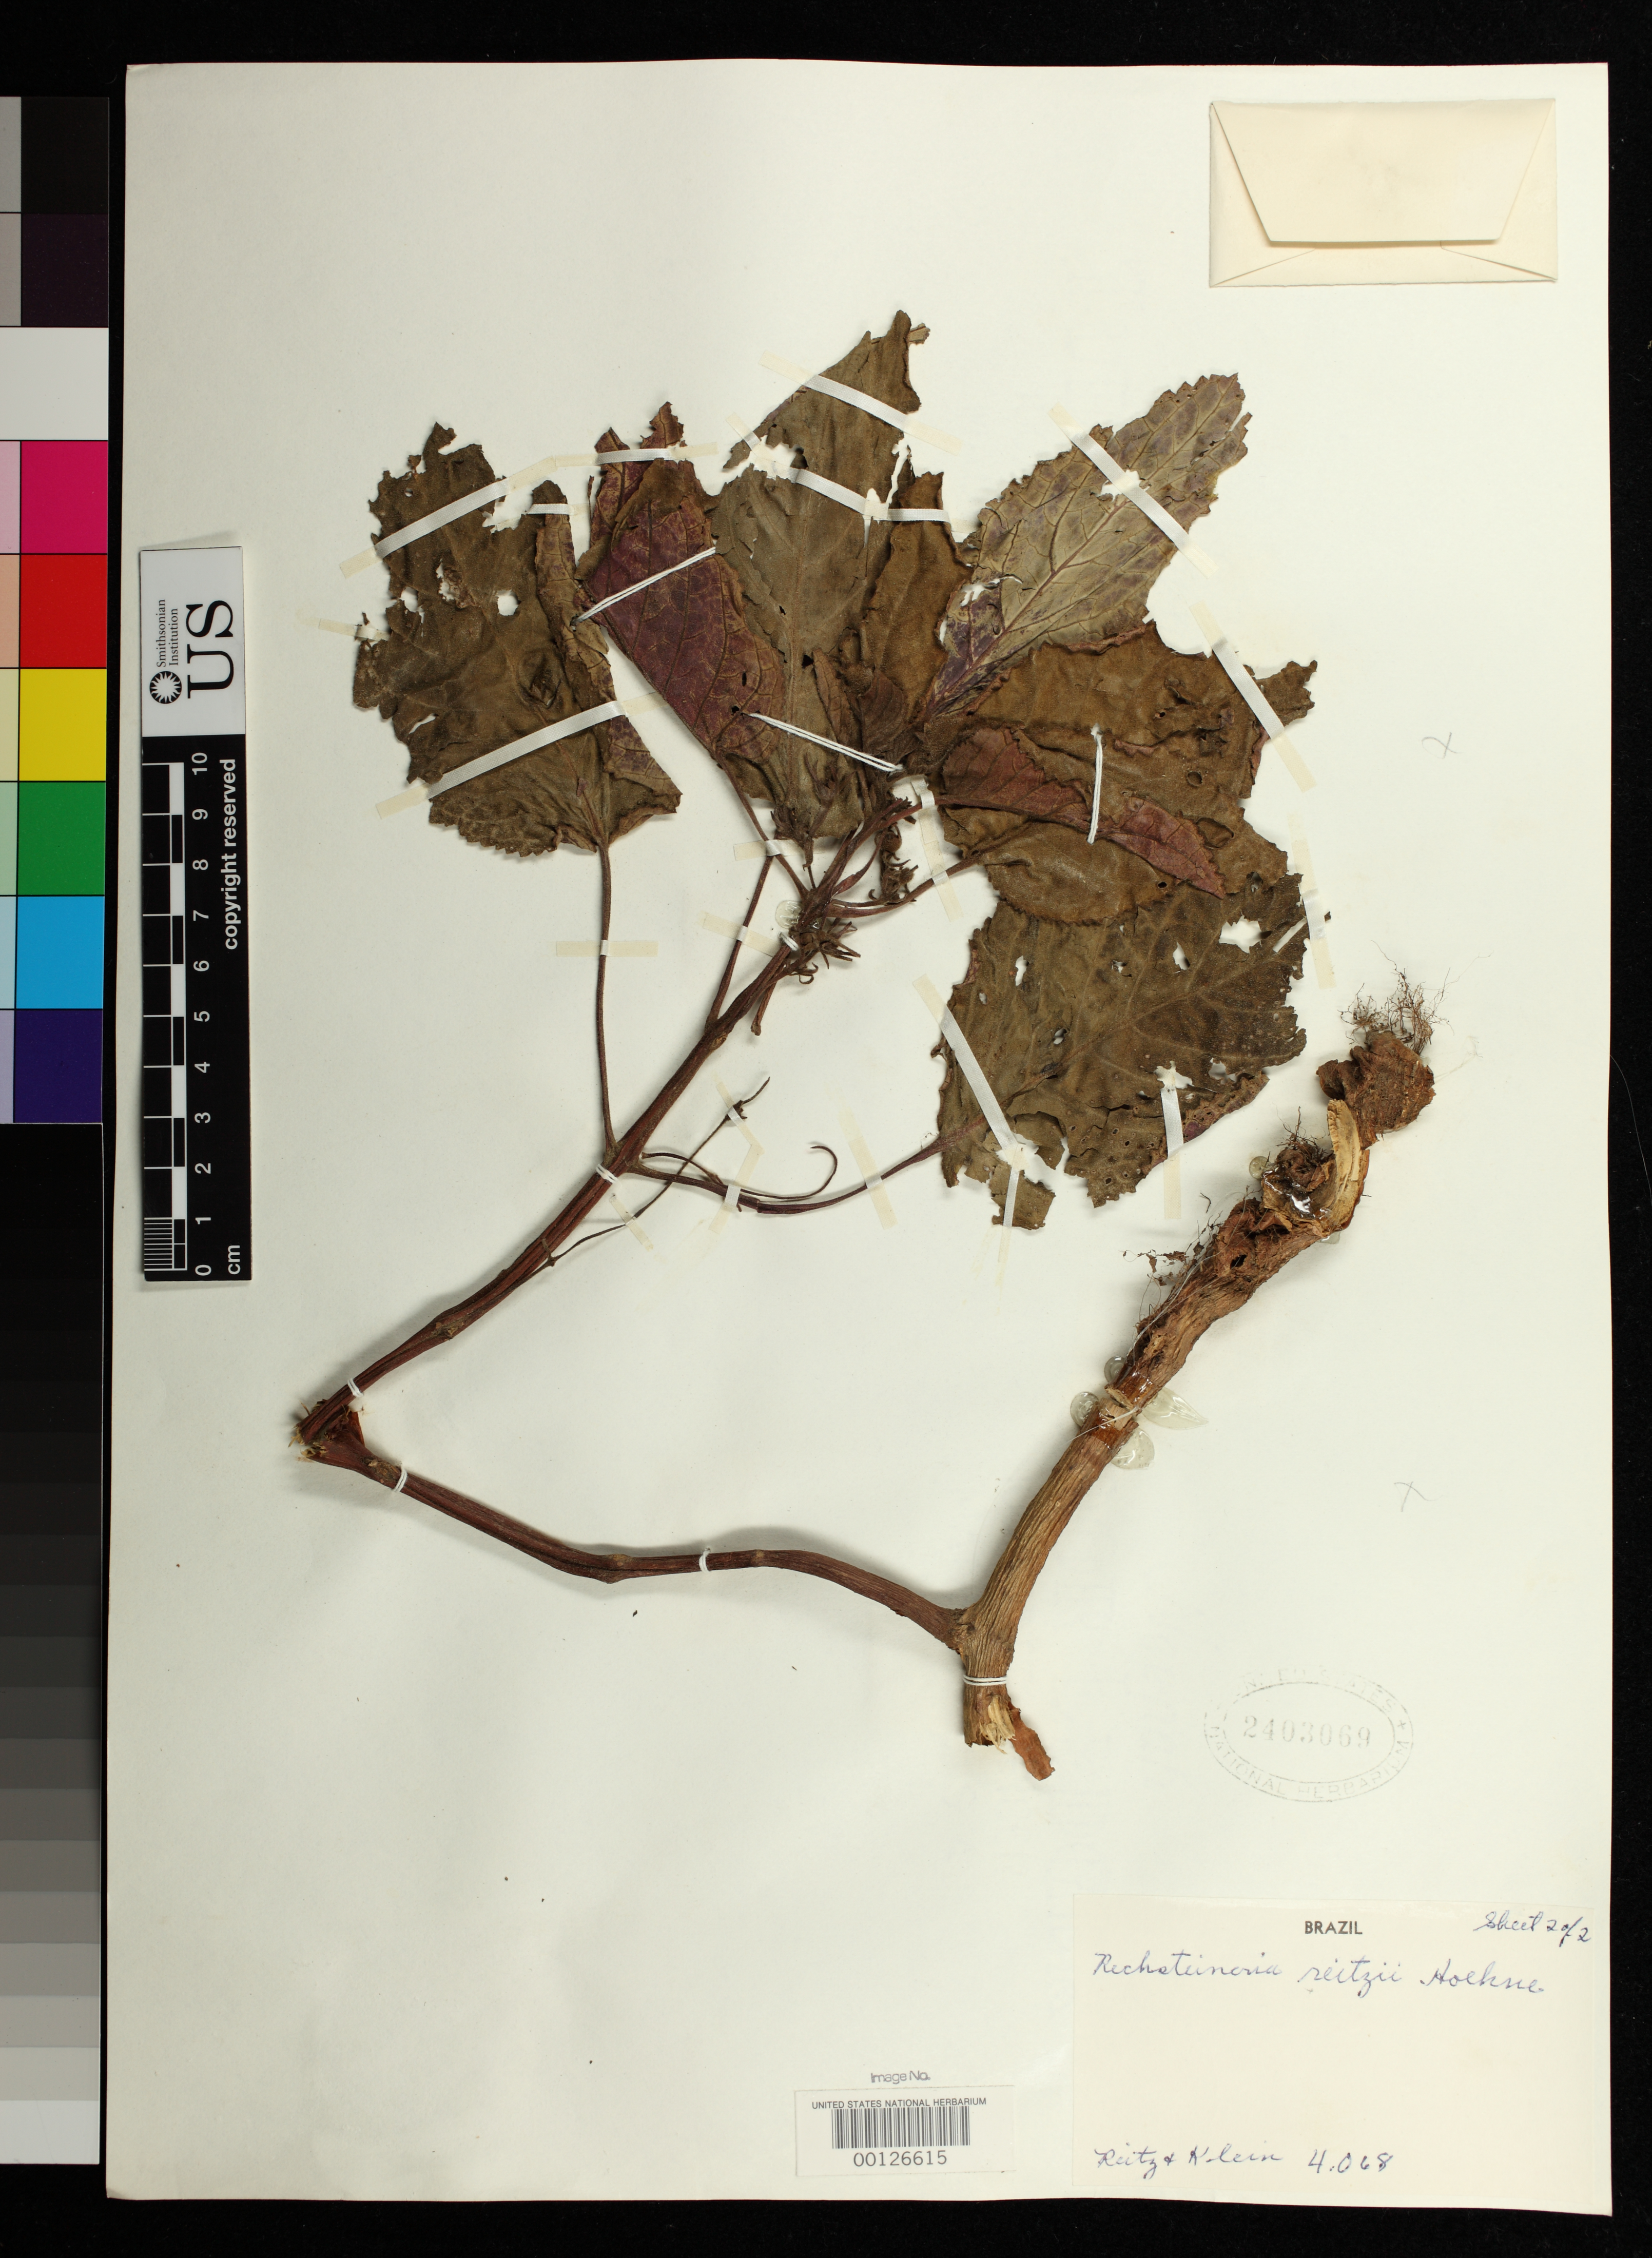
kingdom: Plantae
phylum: Tracheophyta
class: Magnoliopsida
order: Lamiales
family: Gesneriaceae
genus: Rechsteineria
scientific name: Rechsteineria reitzii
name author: Hoehne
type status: Isotype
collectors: R. Reitz & R. M. Klein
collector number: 4068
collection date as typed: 17 Apr 1958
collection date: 1958-04-17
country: Brazil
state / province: Santa Catarina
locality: Dona Francisca, Joinvile.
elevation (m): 450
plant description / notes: For full label data see sheet 1 (USNH 2403068)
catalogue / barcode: US 2403069